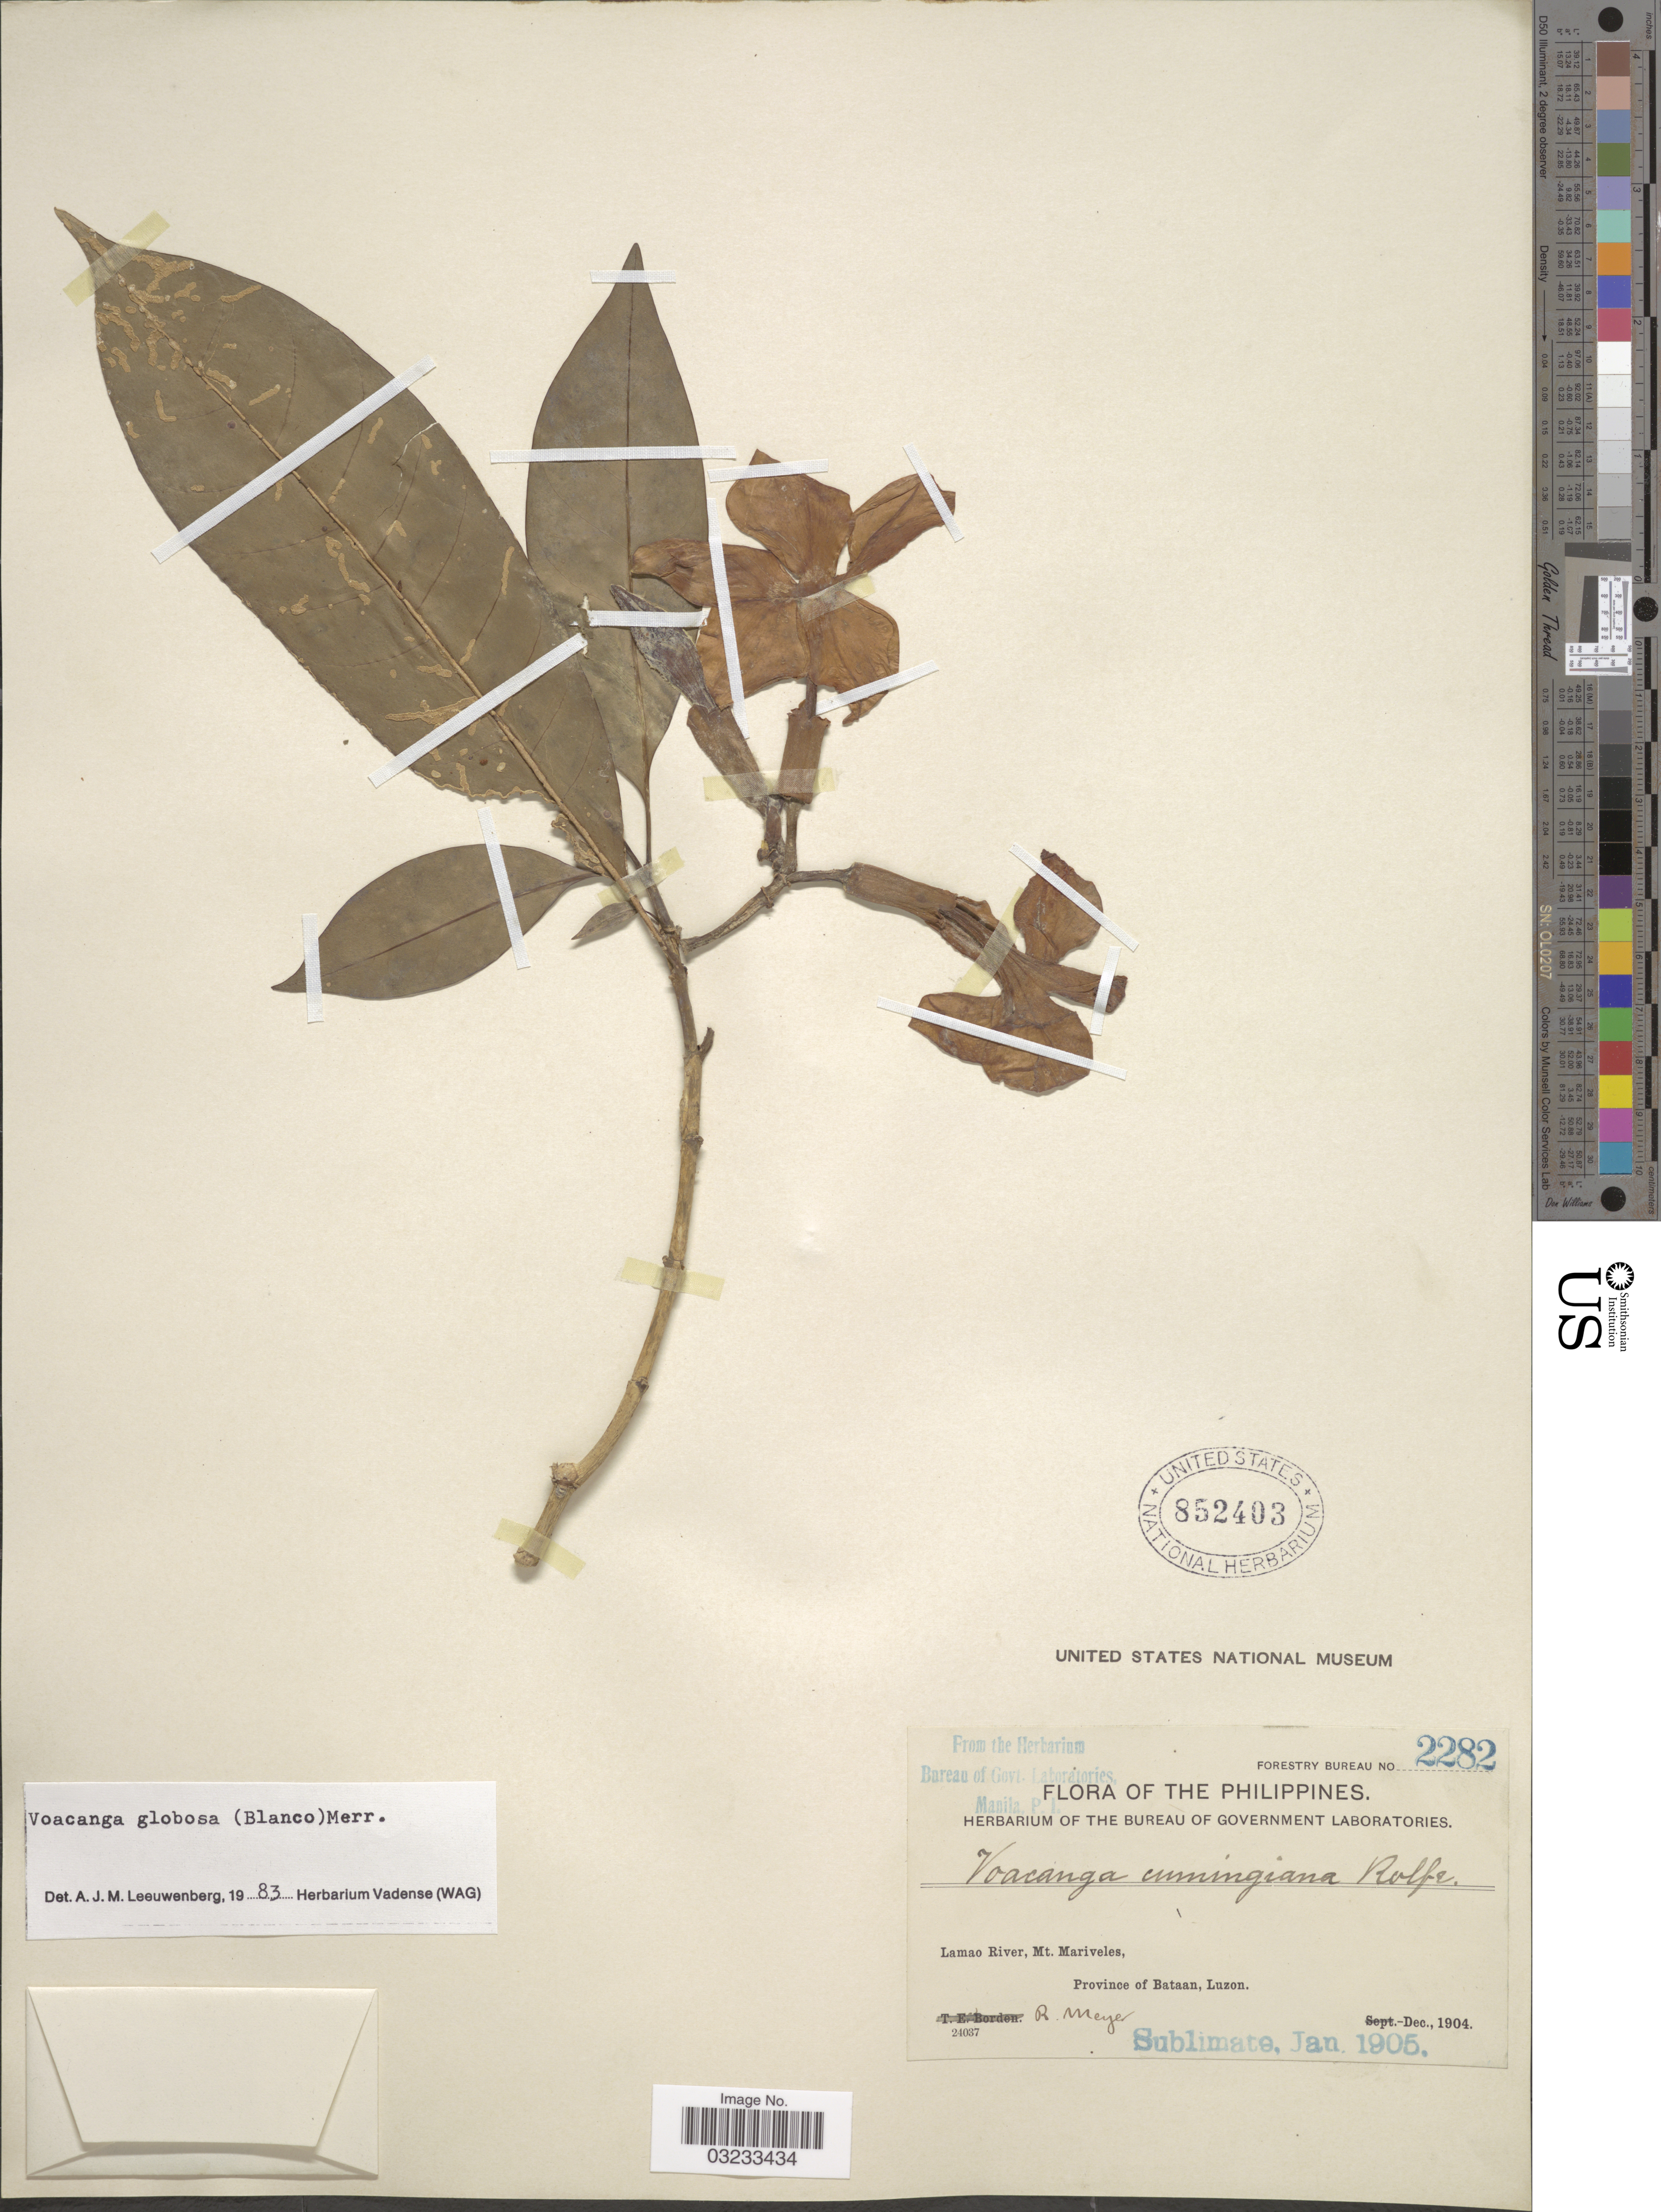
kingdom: Plantae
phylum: Tracheophyta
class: Magnoliopsida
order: Gentianales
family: Apocynaceae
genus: Voacanga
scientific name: Voacanga globosa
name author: (Blanco) Merr.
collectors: R. Meyer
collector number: Forestry Bureau 2282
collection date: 1904-12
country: Philippines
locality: Lamao River, Mt. Mariveles, Province of Bataan, Luzon.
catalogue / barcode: US 852403